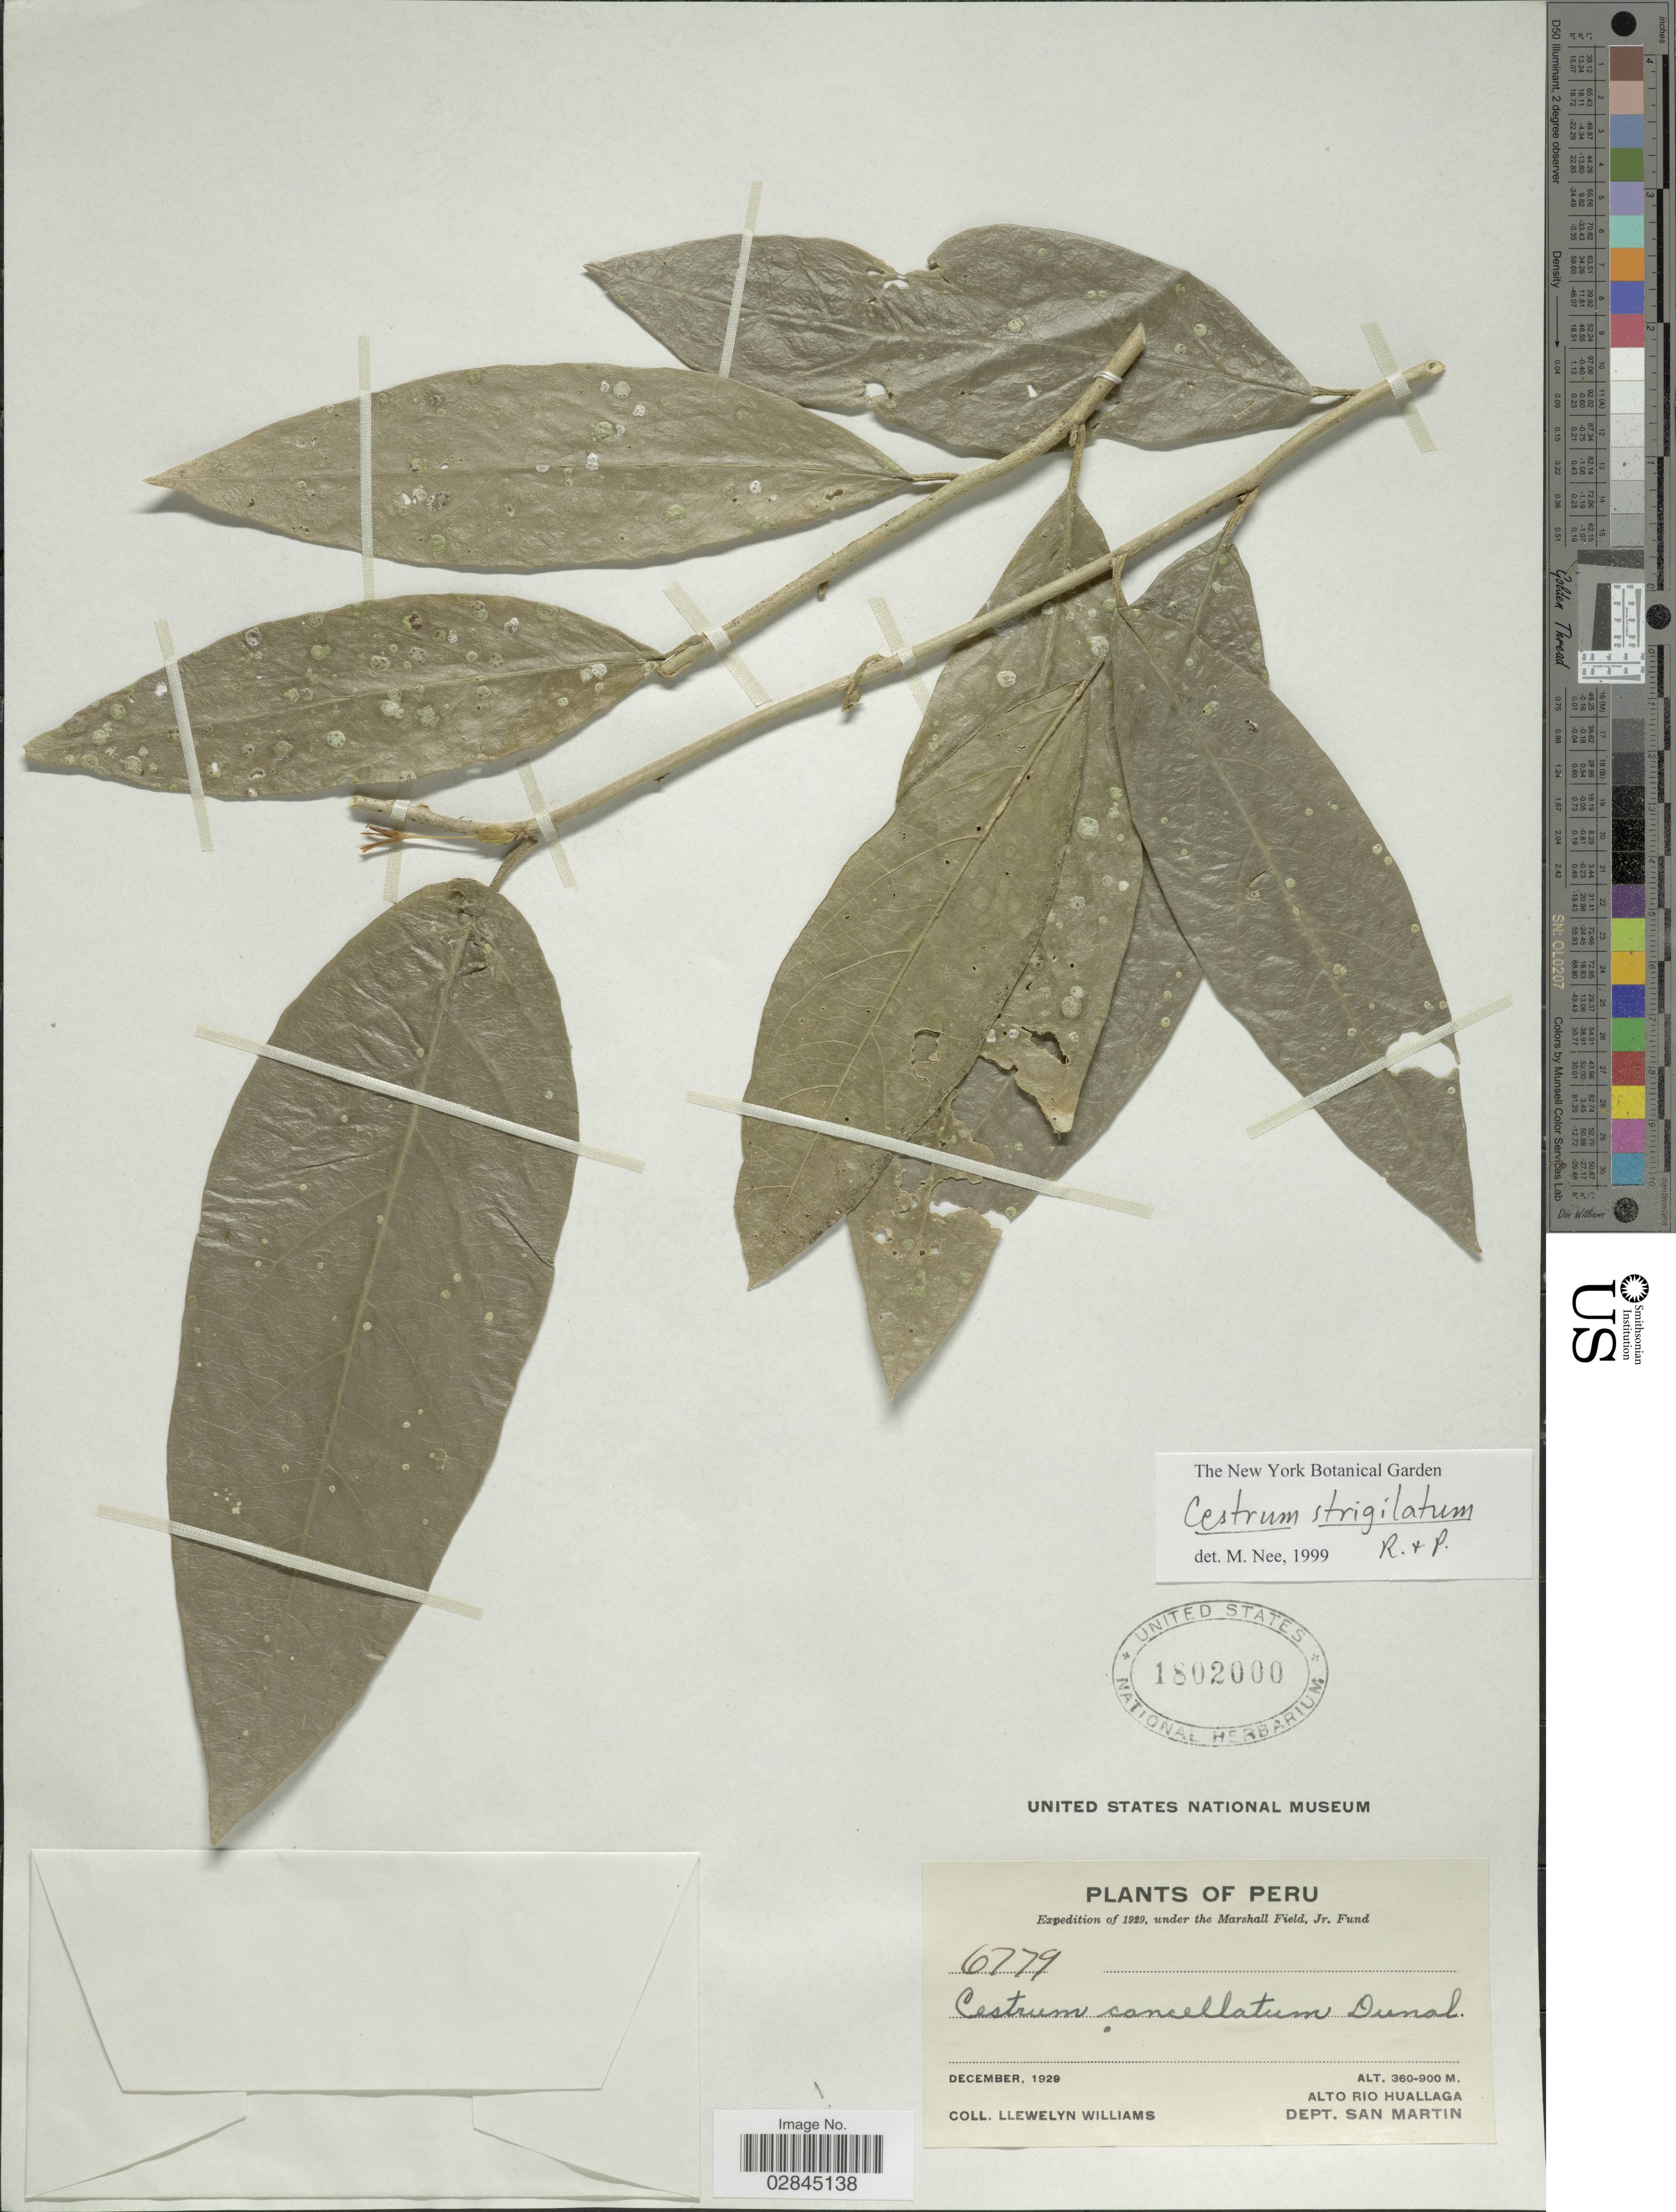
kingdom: Plantae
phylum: Tracheophyta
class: Magnoliopsida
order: Solanales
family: Solanaceae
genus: Cestrum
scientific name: Cestrum strigilatum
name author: Ruiz & Pav.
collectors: Ll. Williams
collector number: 6779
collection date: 1929-12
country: Peru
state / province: San Martín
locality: Alto Rio Huallaga. Dept. San Martin.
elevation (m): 360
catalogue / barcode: US 1802000